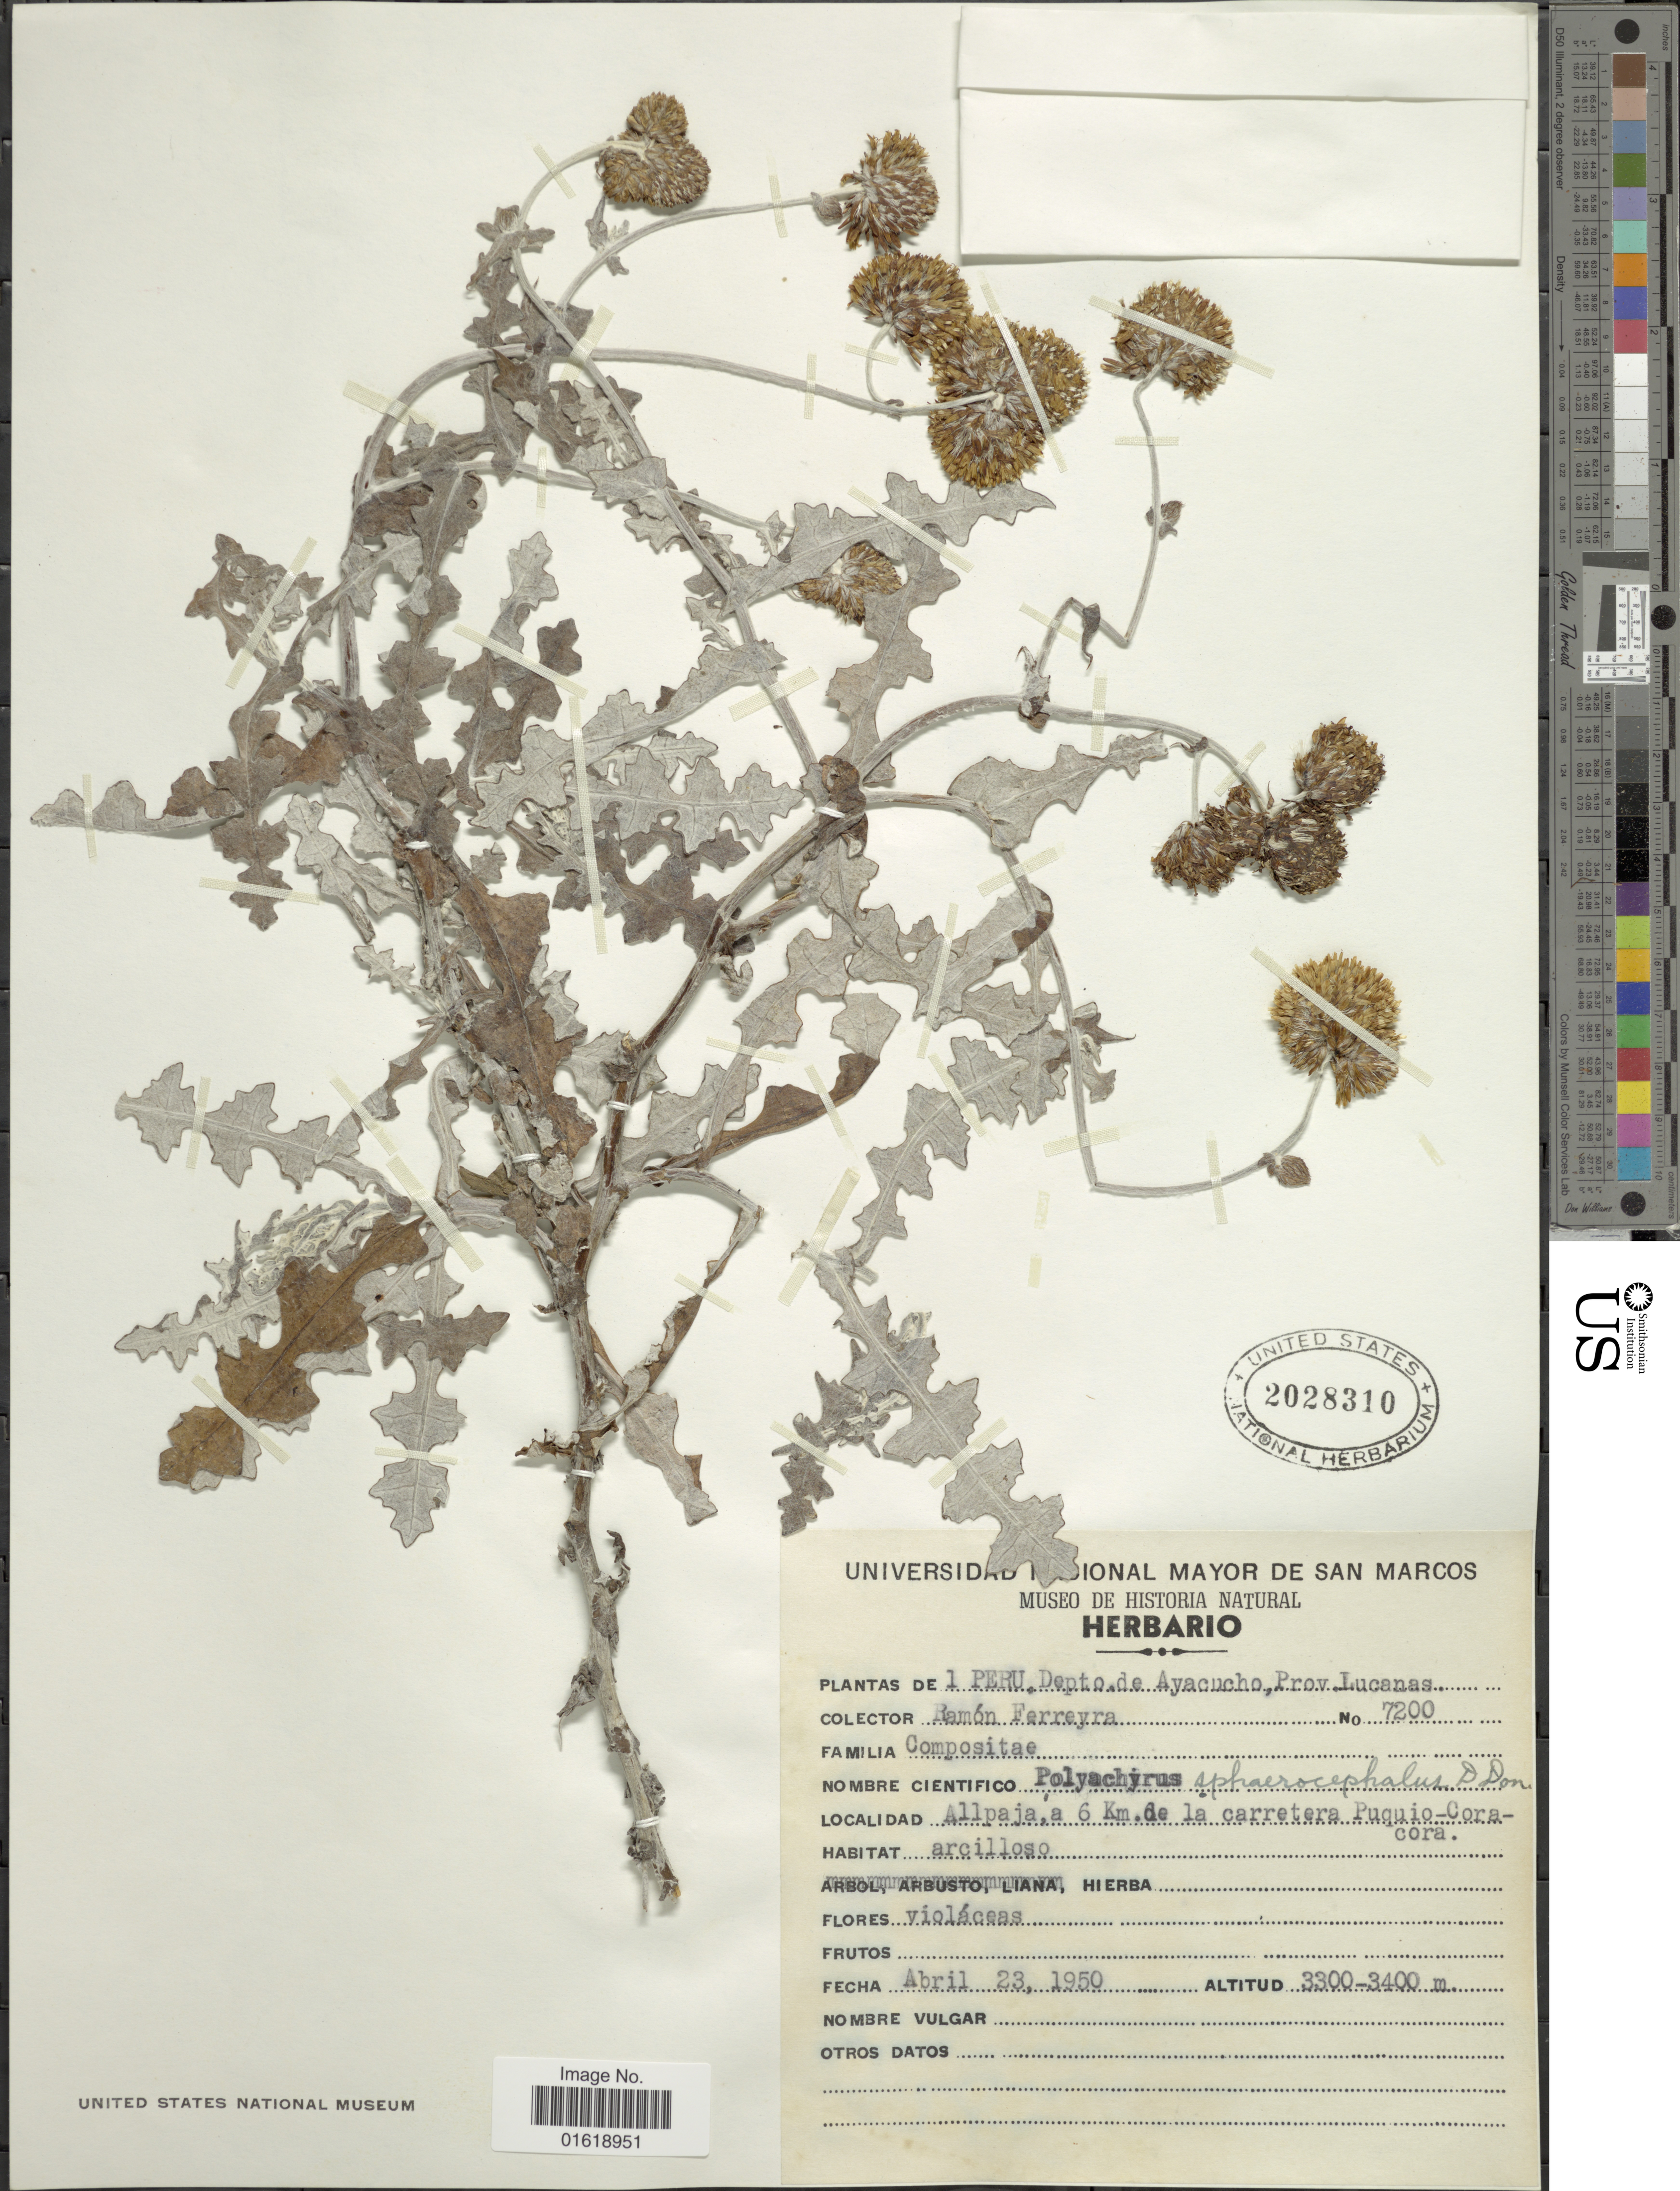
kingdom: Plantae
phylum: Tracheophyta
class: Magnoliopsida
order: Asterales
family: Asteraceae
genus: Polyachyrus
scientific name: Polyachyrus sphaerocephalus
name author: D. Don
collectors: R. A. Ferreyra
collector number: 7200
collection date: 1950-04-23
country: Peru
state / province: Ayacucho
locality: Depto. de Ayacucho, Prov. Lucanas. Allpaja, a 6 Km. de la carretera Puquio-Coracora.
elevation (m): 3300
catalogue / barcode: US 2028310